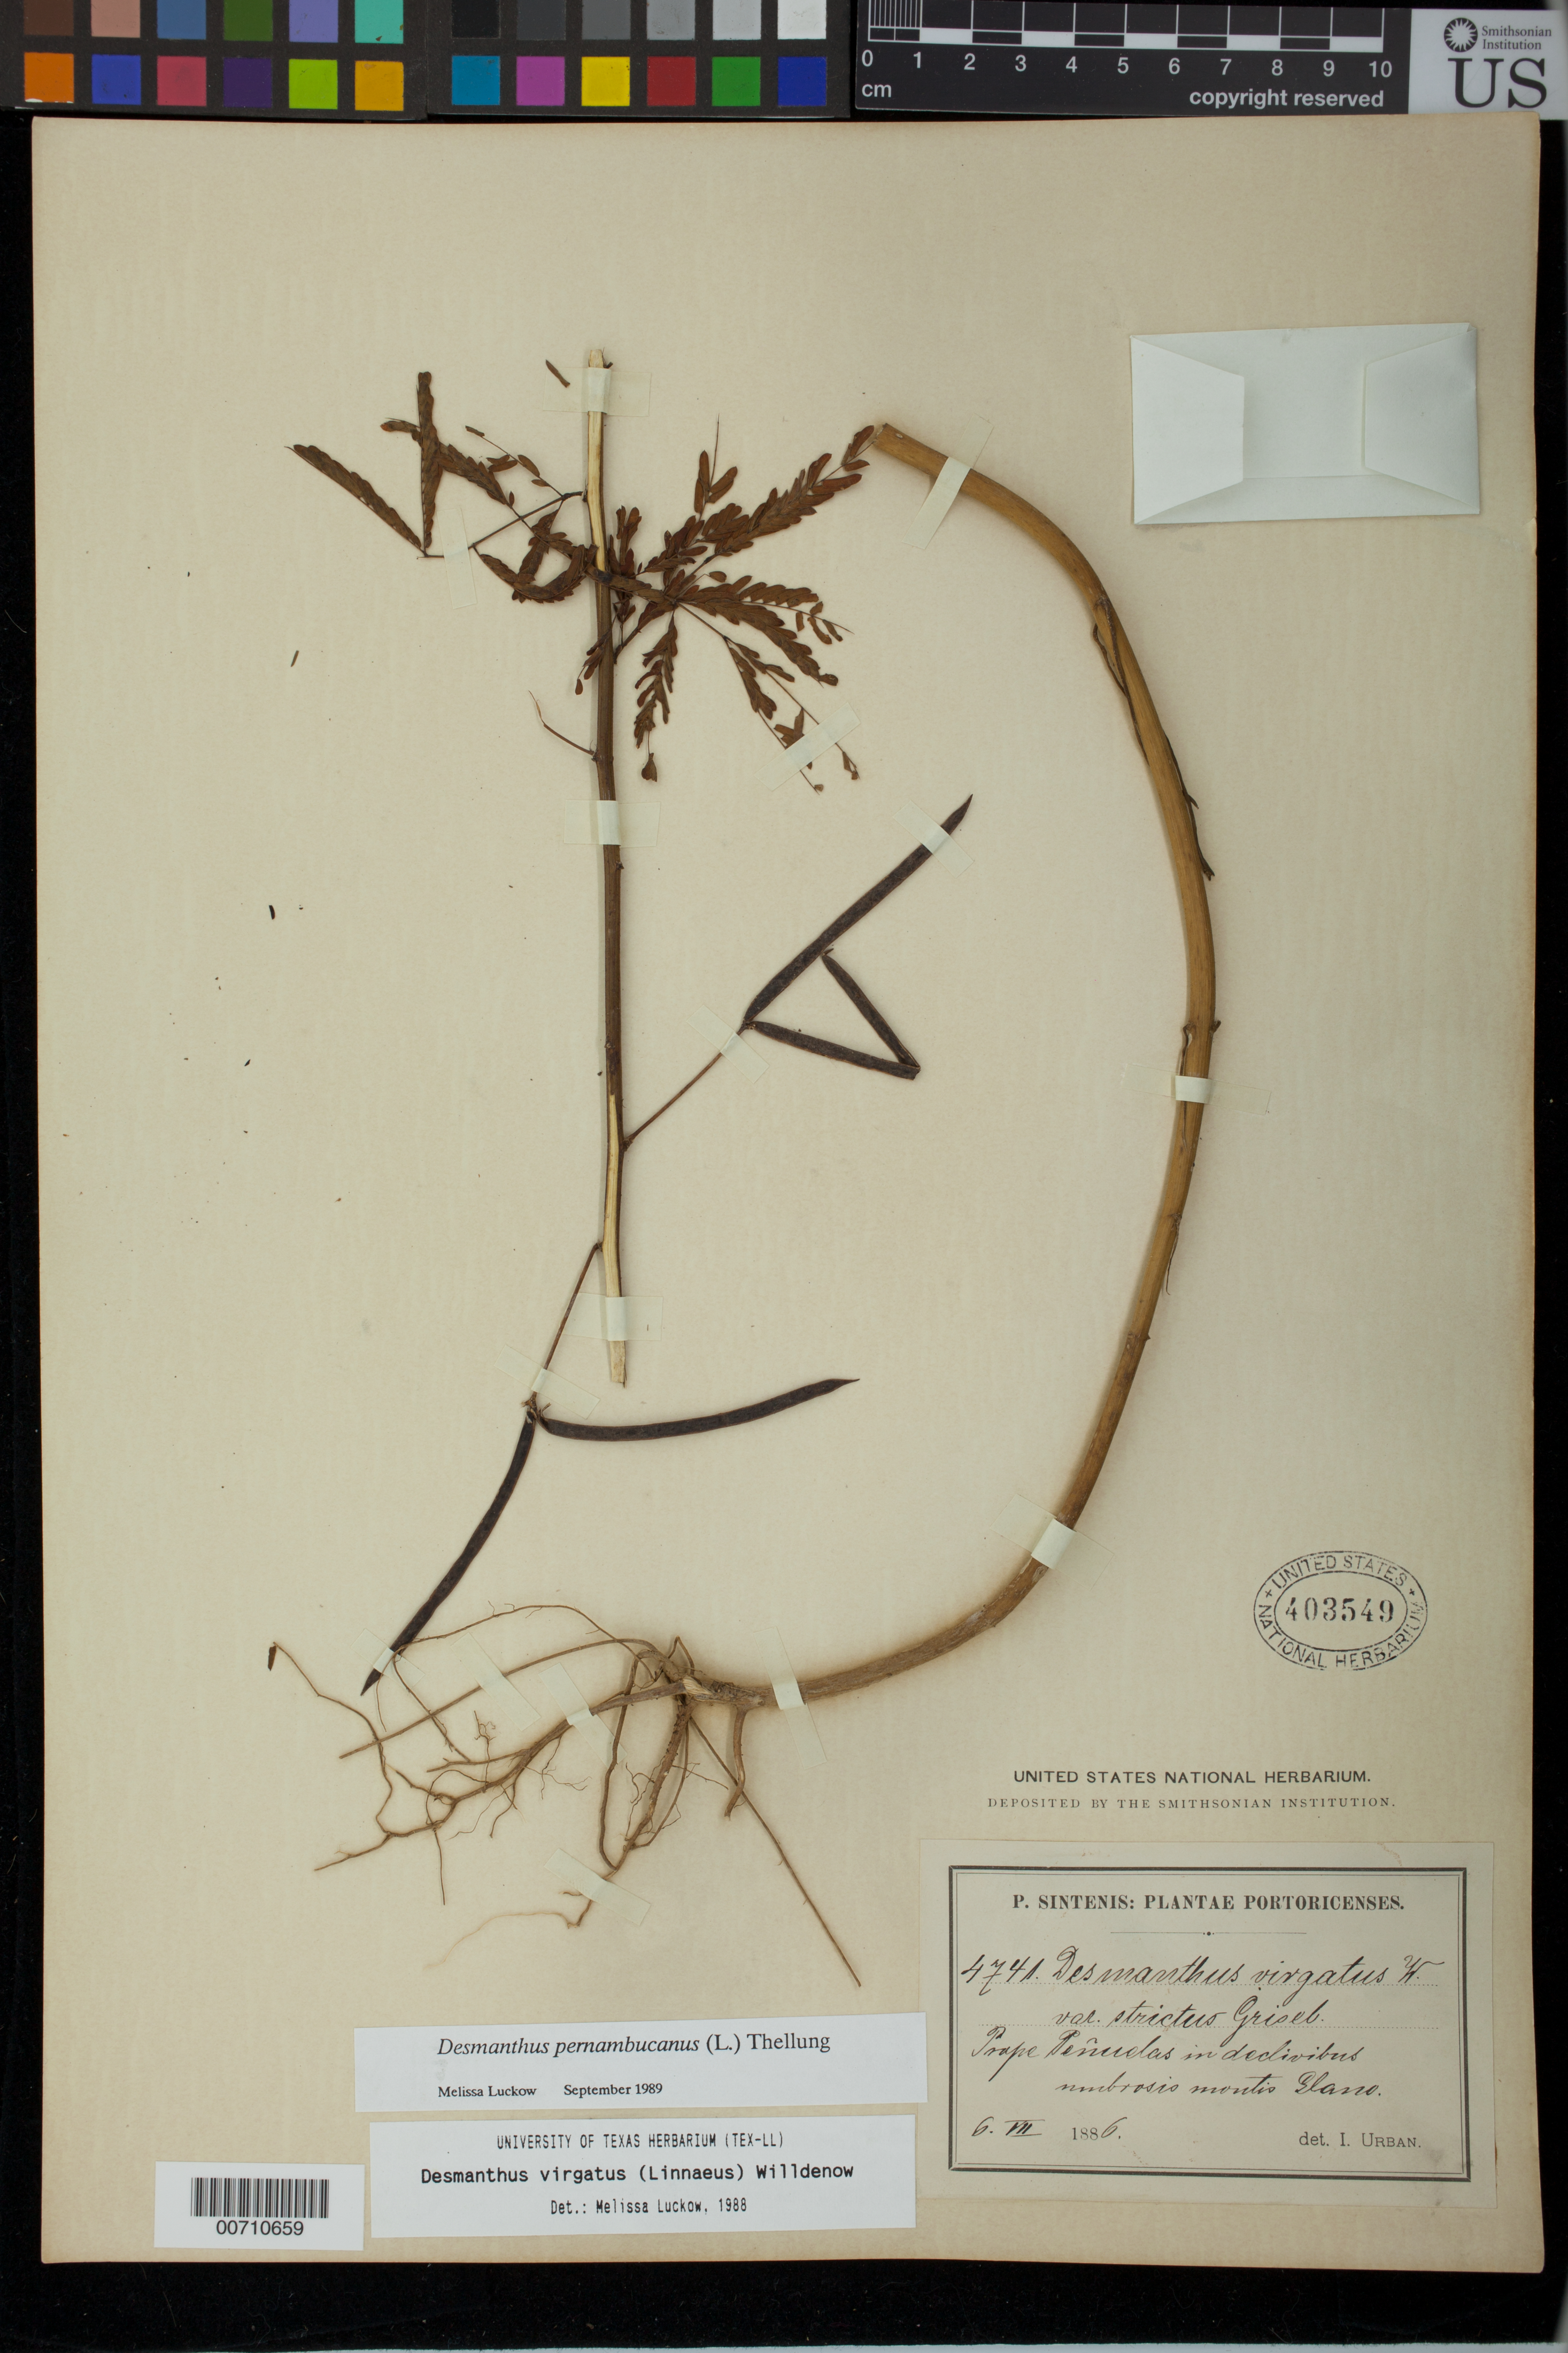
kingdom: Plantae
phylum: Tracheophyta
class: Magnoliopsida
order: Fabales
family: Fabaceae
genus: Desmanthus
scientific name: Desmanthus pernambucanus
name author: (L.) Thell.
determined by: Luckow, M. A.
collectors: P. Sintenis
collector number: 4741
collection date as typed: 06 Jul 1886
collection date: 1886-07-06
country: Puerto Rico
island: Greater Antilles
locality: Prope Penuelas in declivibus umbrosis monits Llano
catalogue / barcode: US 403549